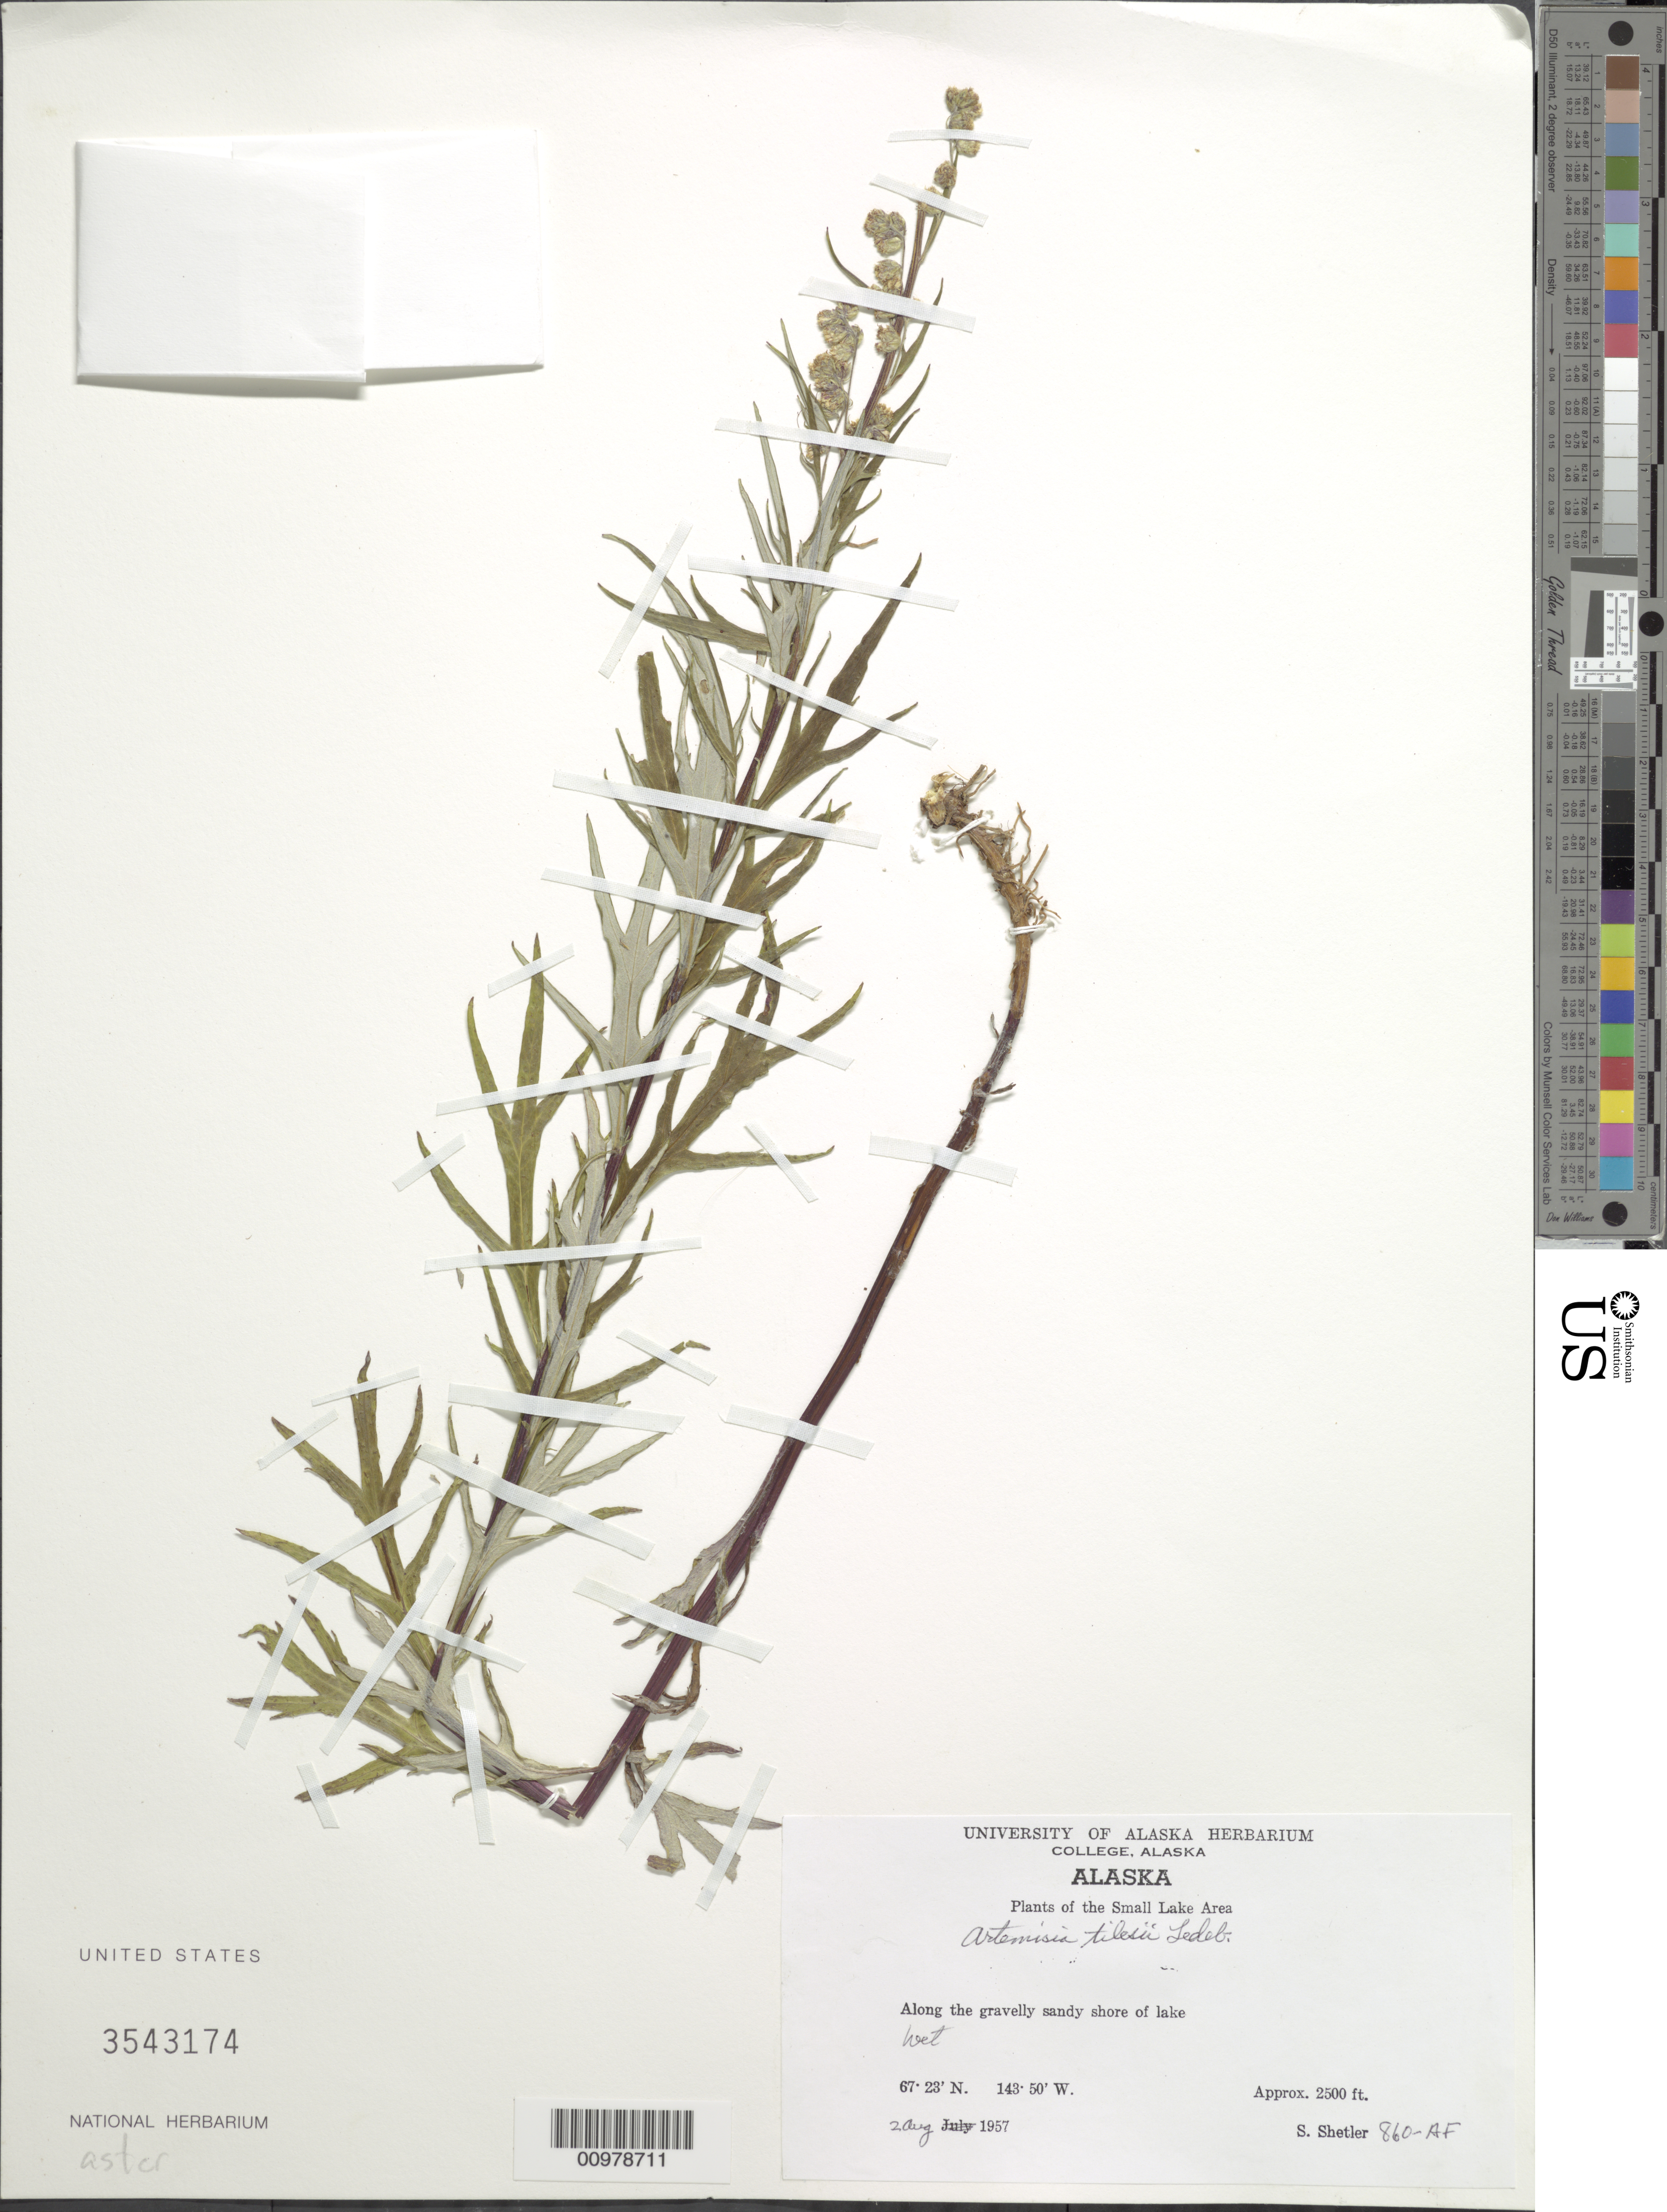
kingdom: Plantae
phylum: Tracheophyta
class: Magnoliopsida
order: Asterales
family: Asteraceae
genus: Artemisia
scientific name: Artemisia arctica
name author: Less.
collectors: S. Shetler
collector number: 860-AF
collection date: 1957-08-02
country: United States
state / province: Alaska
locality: Small Lake Area.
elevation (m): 762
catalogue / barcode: US 3543174